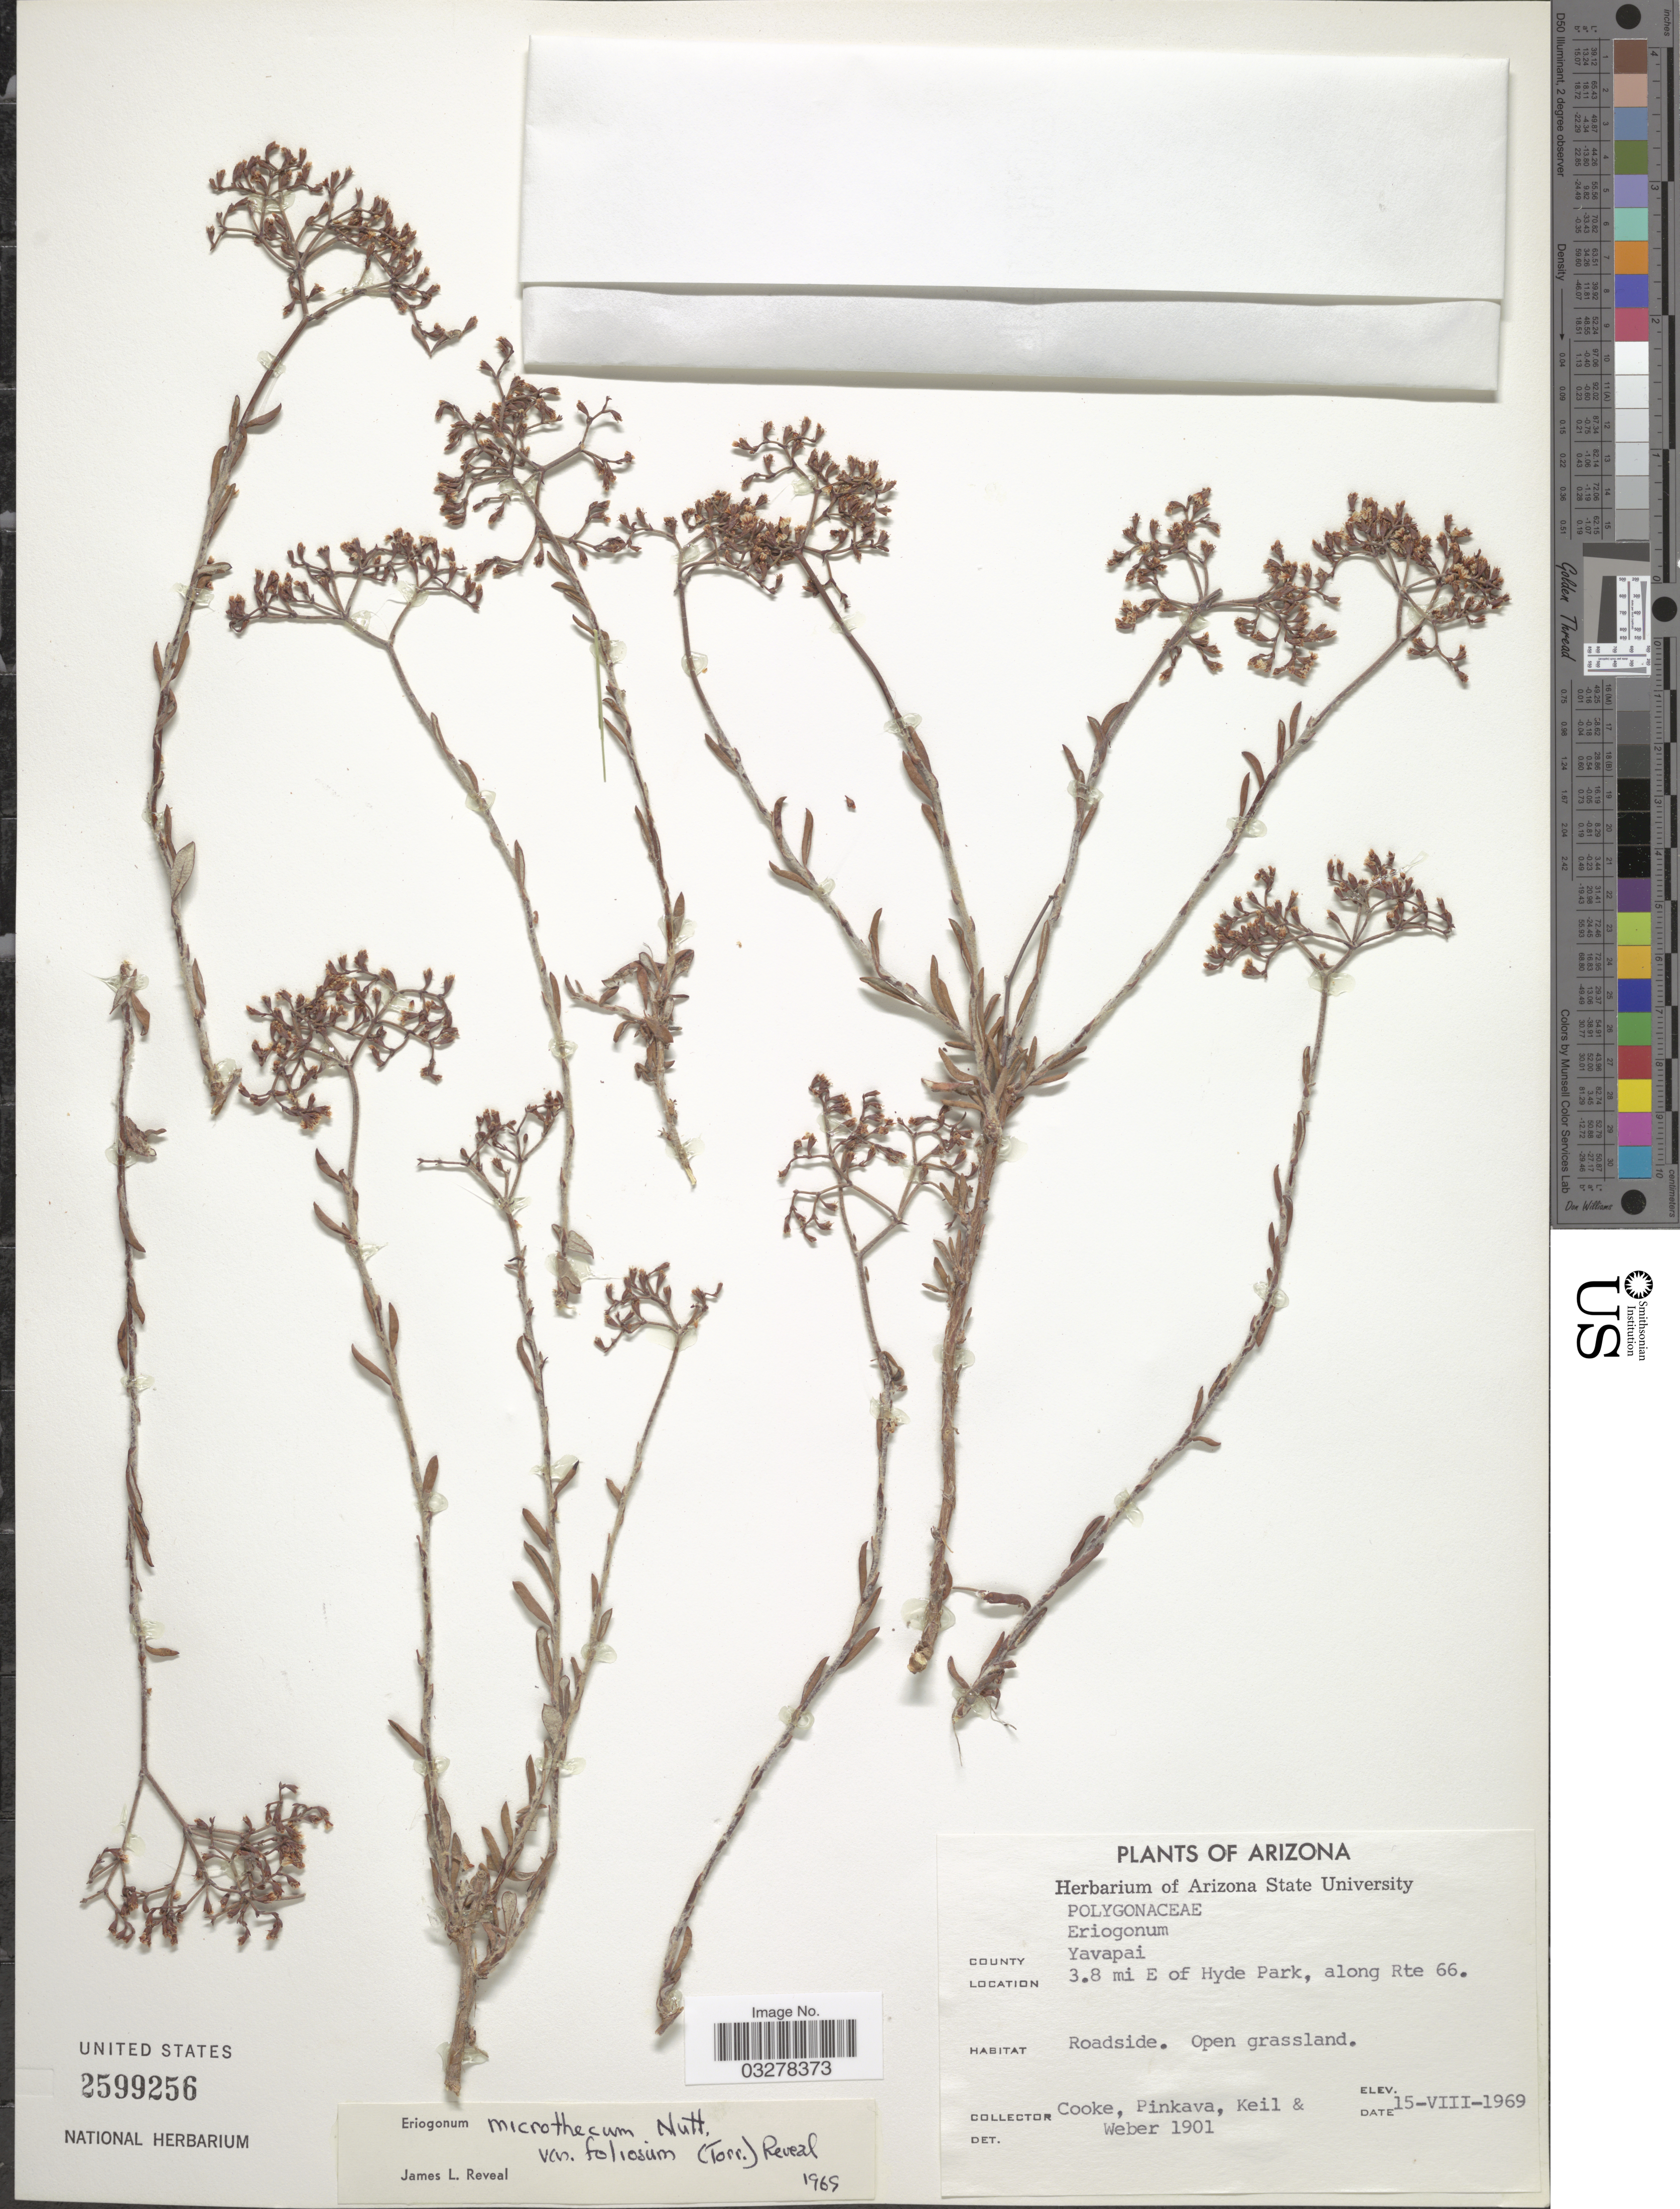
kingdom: Plantae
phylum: Tracheophyta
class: Magnoliopsida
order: Caryophyllales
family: Polygonaceae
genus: Eriogonum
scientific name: Eriogonum microtheca var. foliosum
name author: (Torr. & A. Gray) Reveal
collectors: Cooke, -. Pinkava, Keil & -- Weber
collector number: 1901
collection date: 1969-08-15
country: United States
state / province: Arizona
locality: County Yavapai. 3.8 mi E of Hyde Park, along Rte 66.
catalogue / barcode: US 2599256